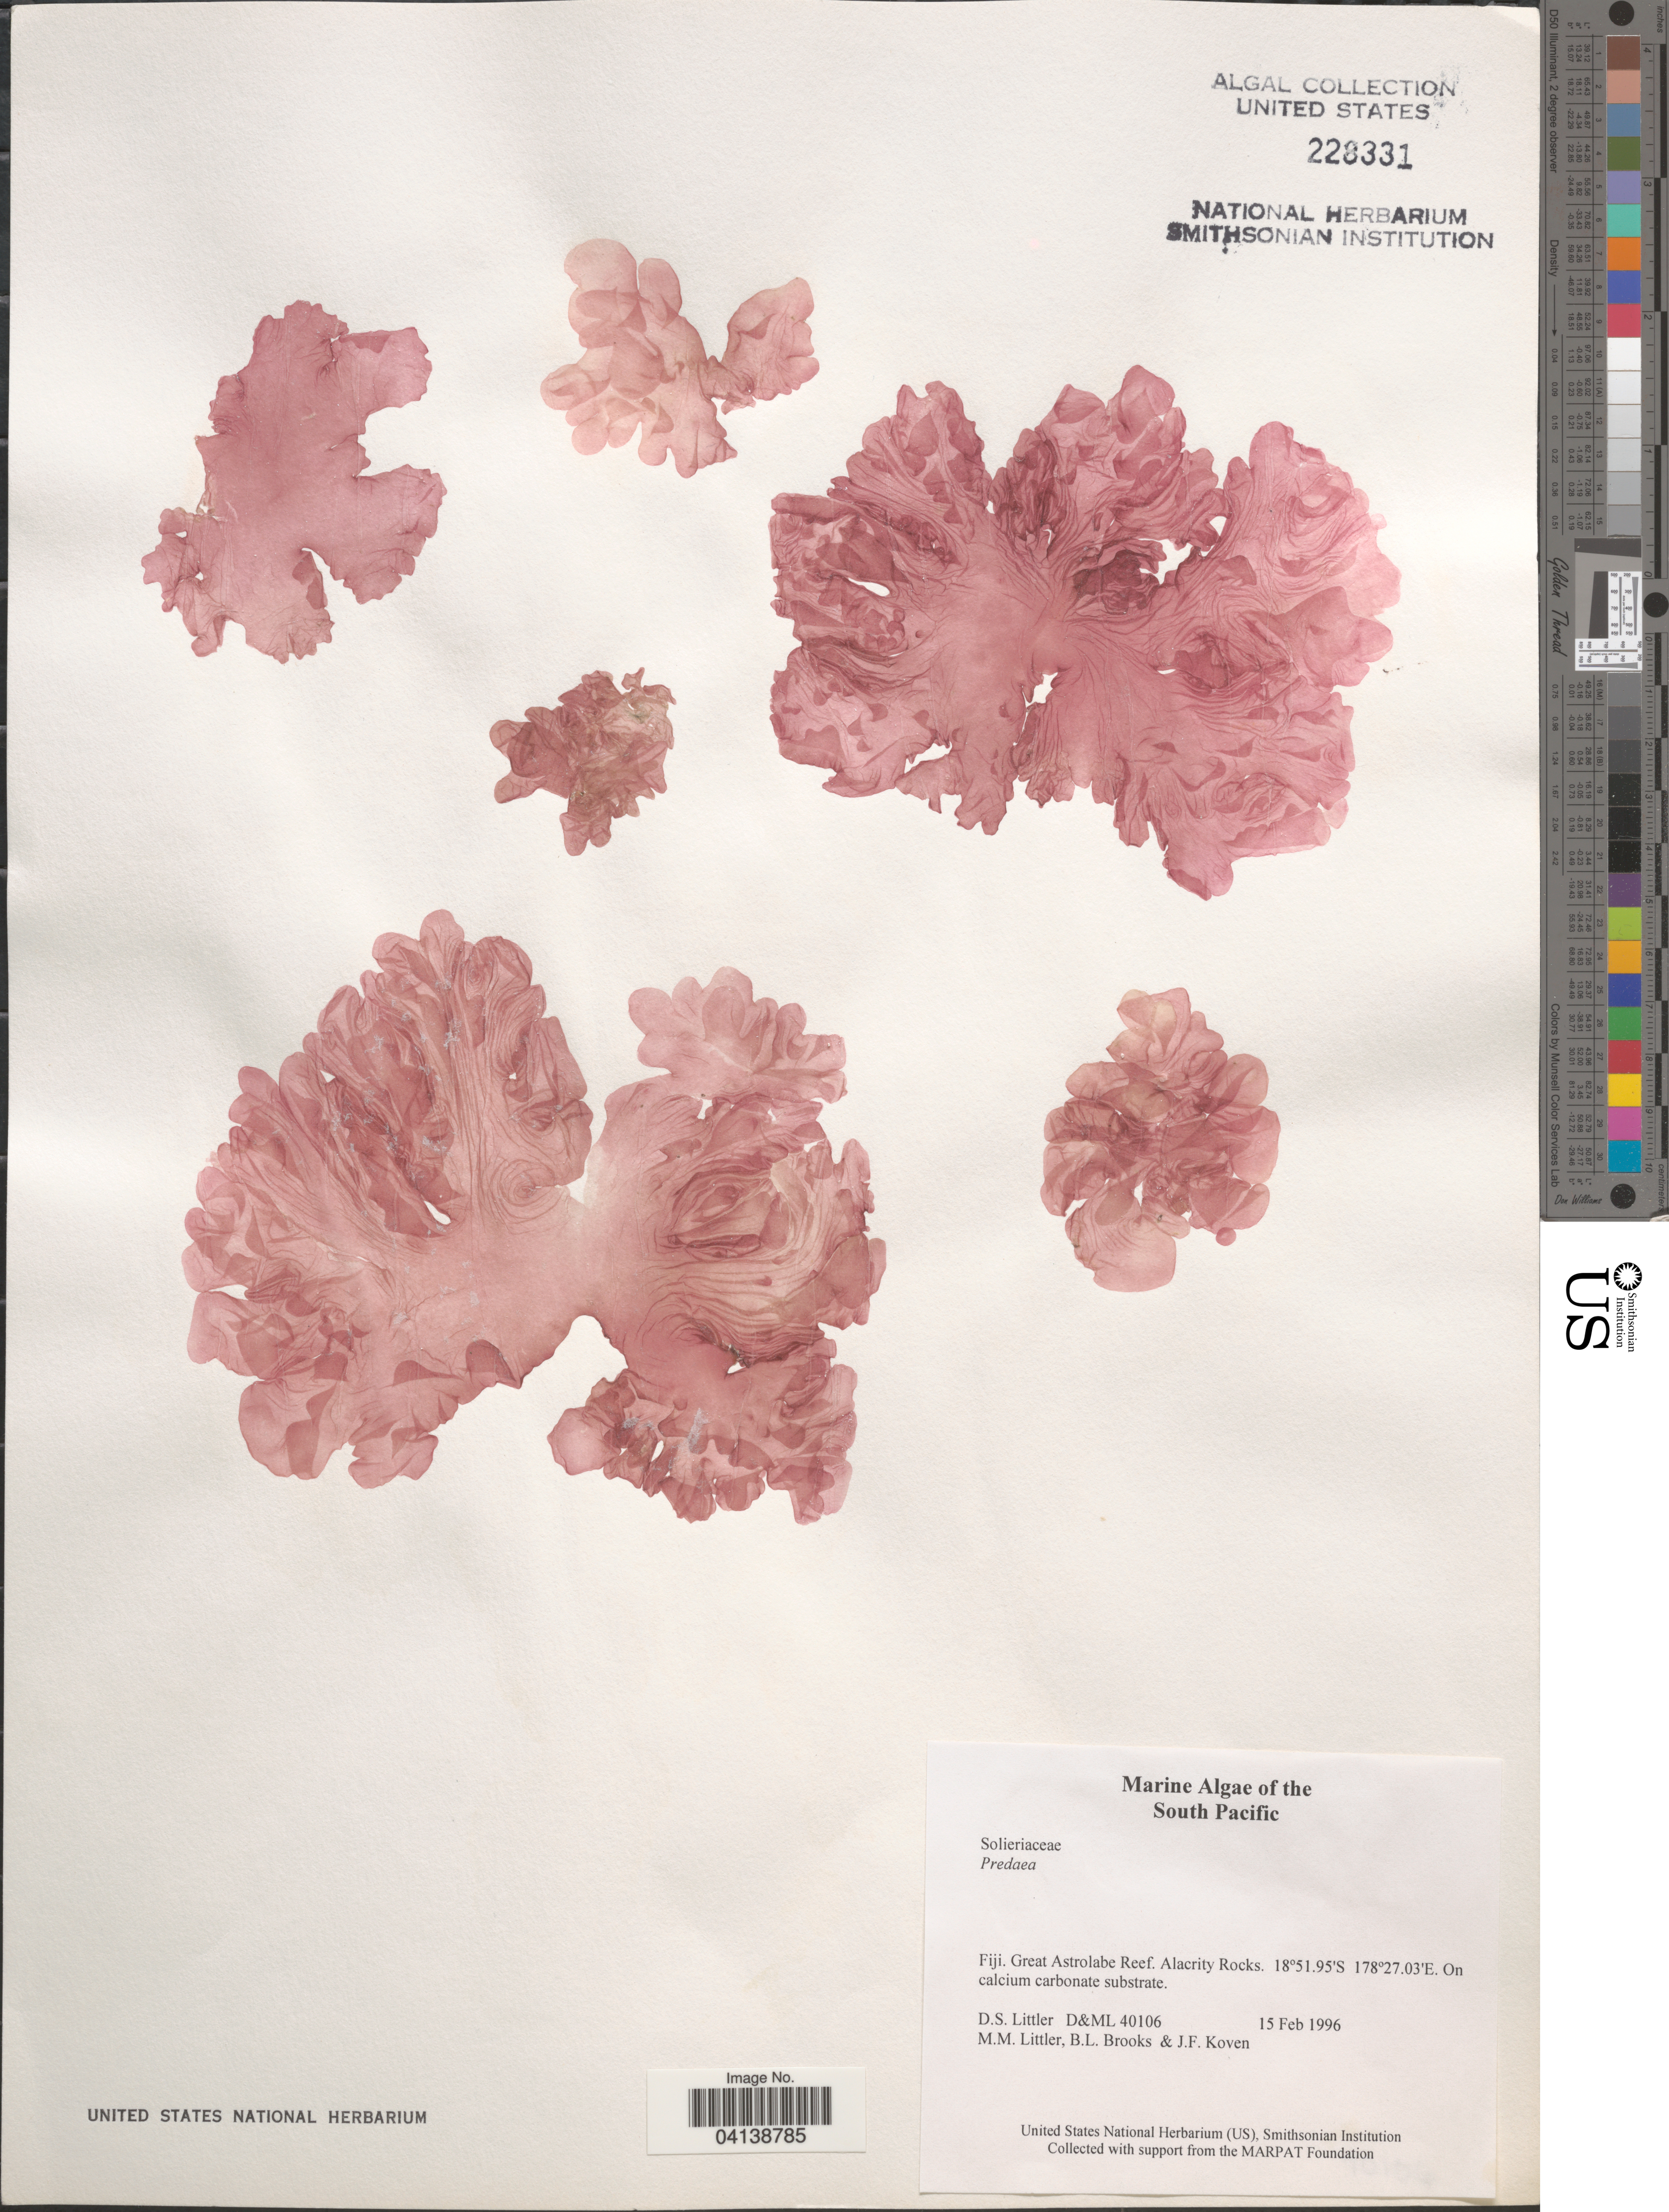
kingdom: Plantae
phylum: Rhodophyta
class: Florideophyceae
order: Nemastomatales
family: Nemastomataceae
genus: Predaea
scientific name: Predaea sp.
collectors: D. S. Littler, B. Brooks & J. Koven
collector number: D&ML40106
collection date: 1996-02-15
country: Fiji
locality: The South Pacific. Great Astrolabe Reef. Alacrity Rocks.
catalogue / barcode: US 228331